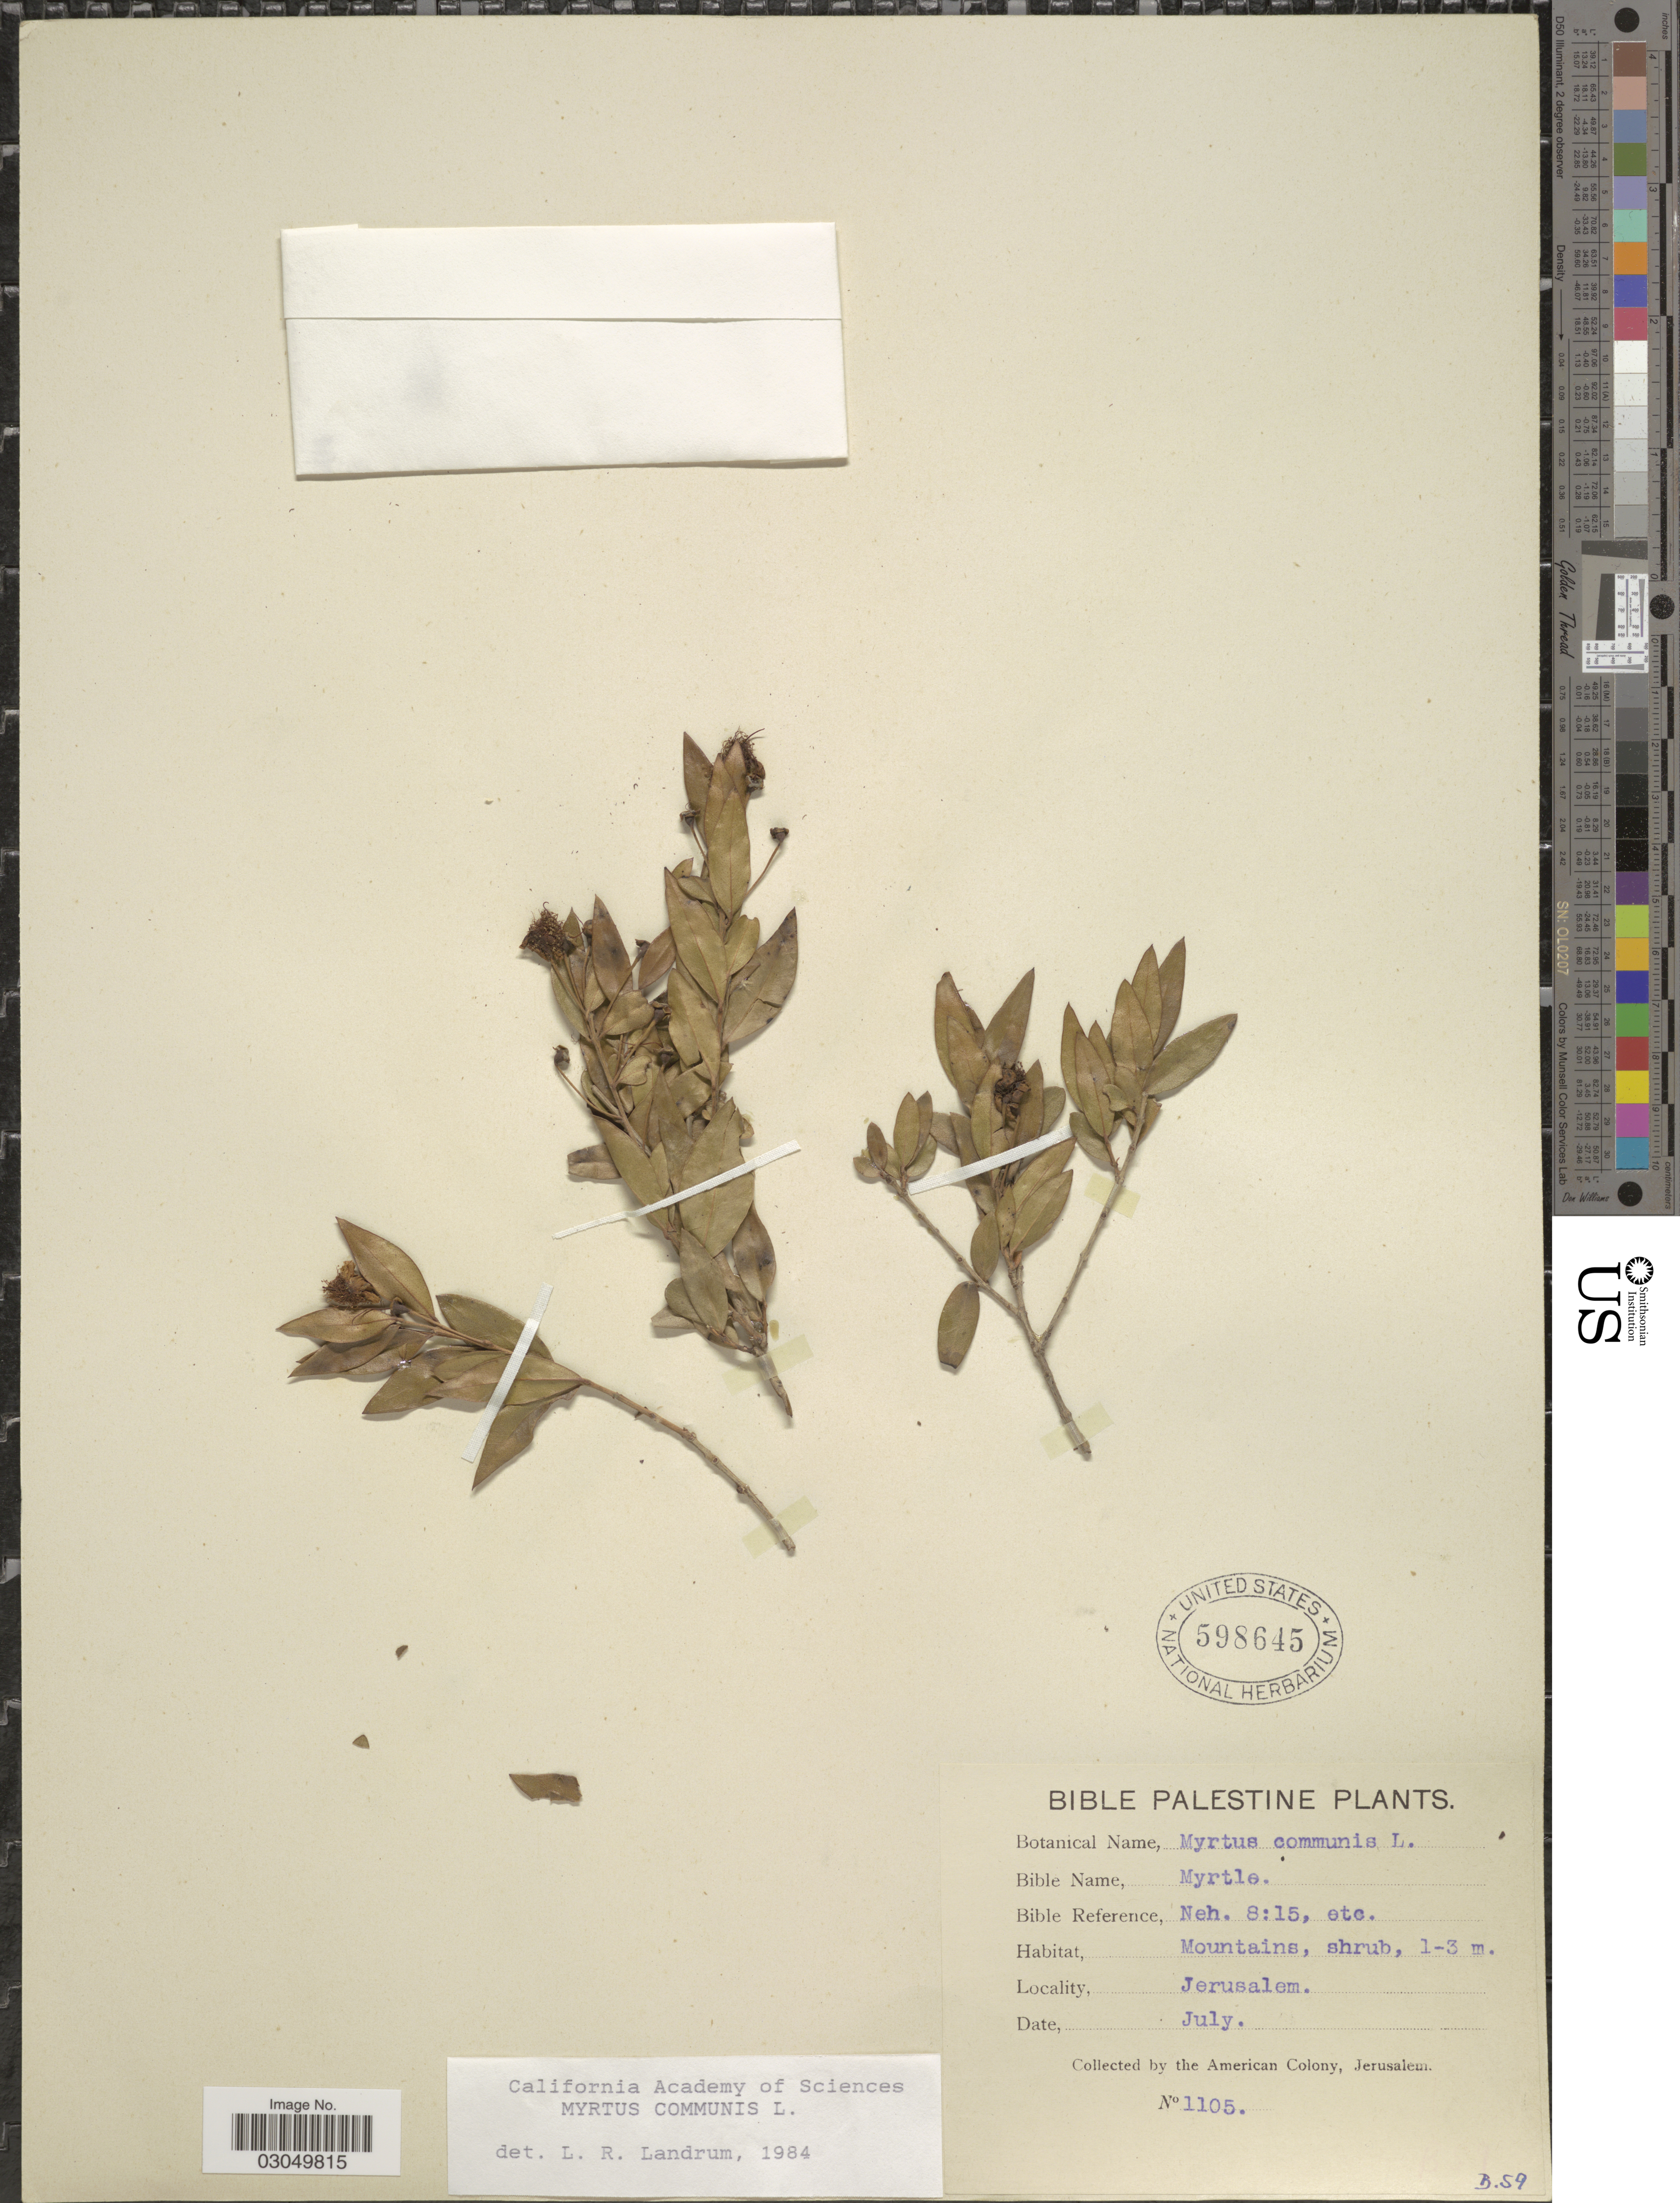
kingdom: Plantae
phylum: Tracheophyta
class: Magnoliopsida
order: Myrtales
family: Myrtaceae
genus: Myrtus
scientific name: Myrtus sp.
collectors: American Colony, Jerusalem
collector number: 1105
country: Israel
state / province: Jerusalem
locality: Palestine.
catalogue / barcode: US 598645